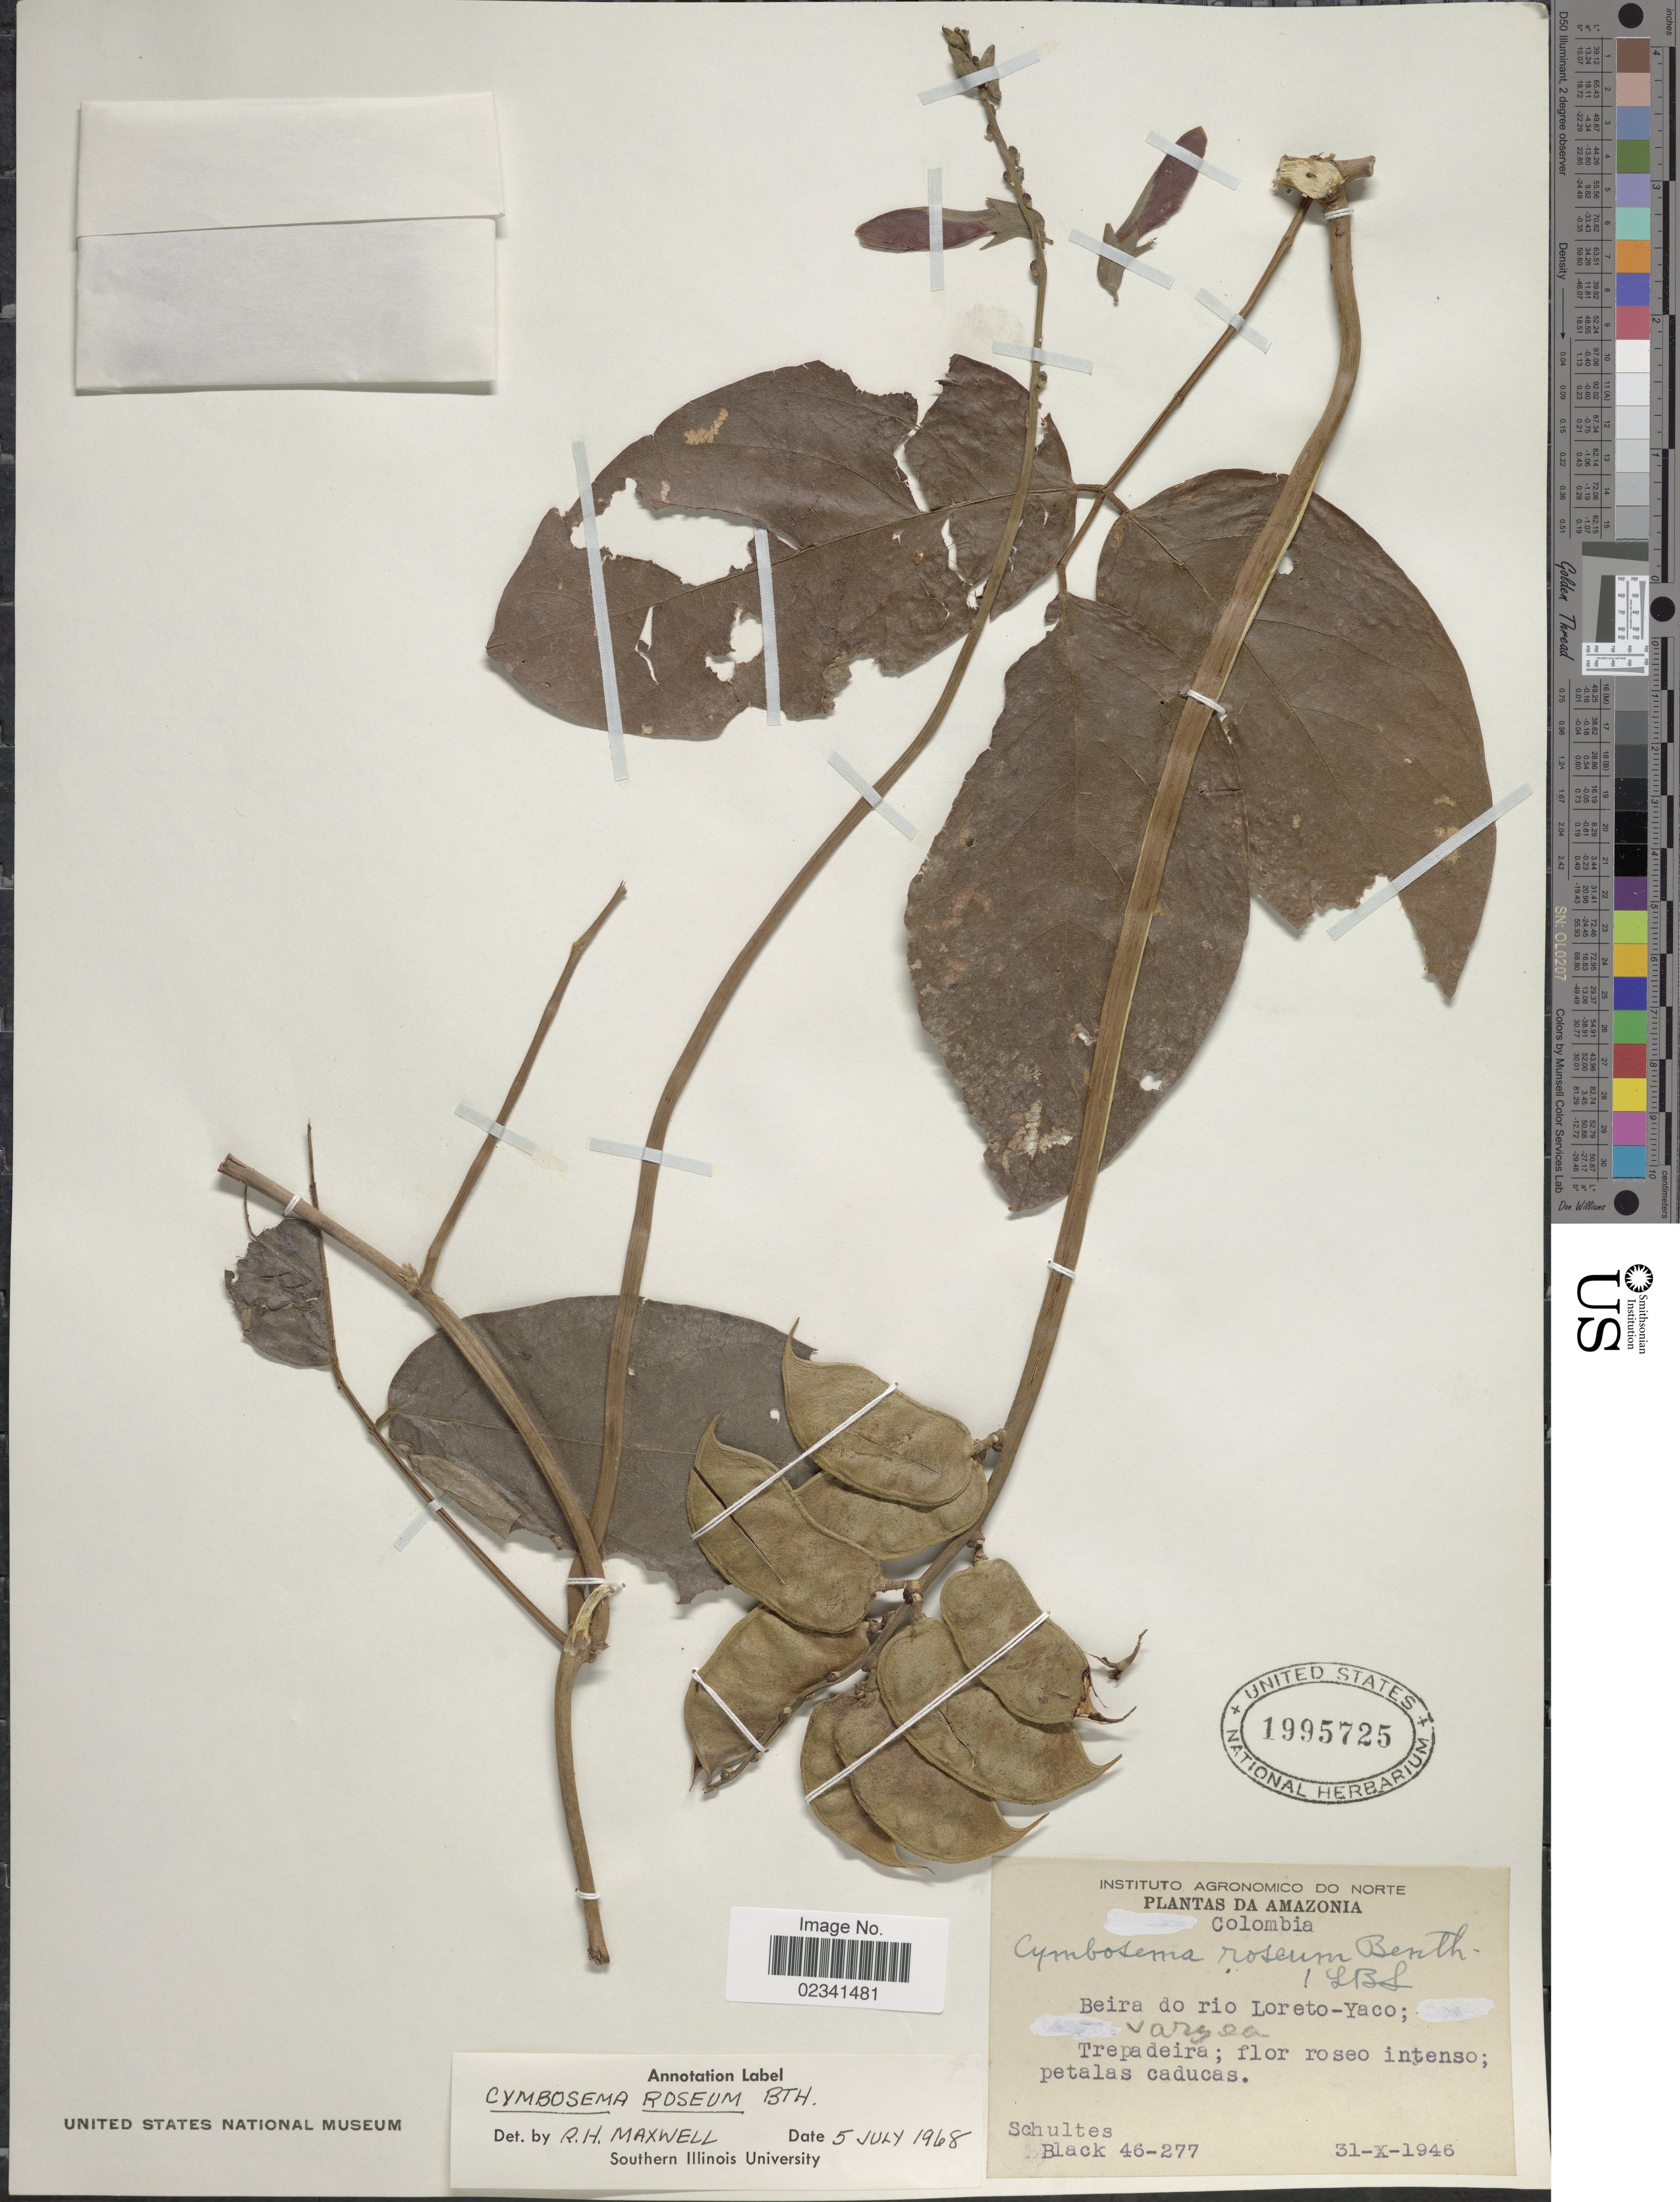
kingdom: Plantae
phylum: Tracheophyta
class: Magnoliopsida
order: Fabales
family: Fabaceae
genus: Cymbosema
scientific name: Cymbosema roseum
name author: Benth.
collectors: -- Schultes & -- Black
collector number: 46-277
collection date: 1946-10-31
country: Colombia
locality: Amazonia, Beira do rio Loreto - Yaco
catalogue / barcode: US 1995725